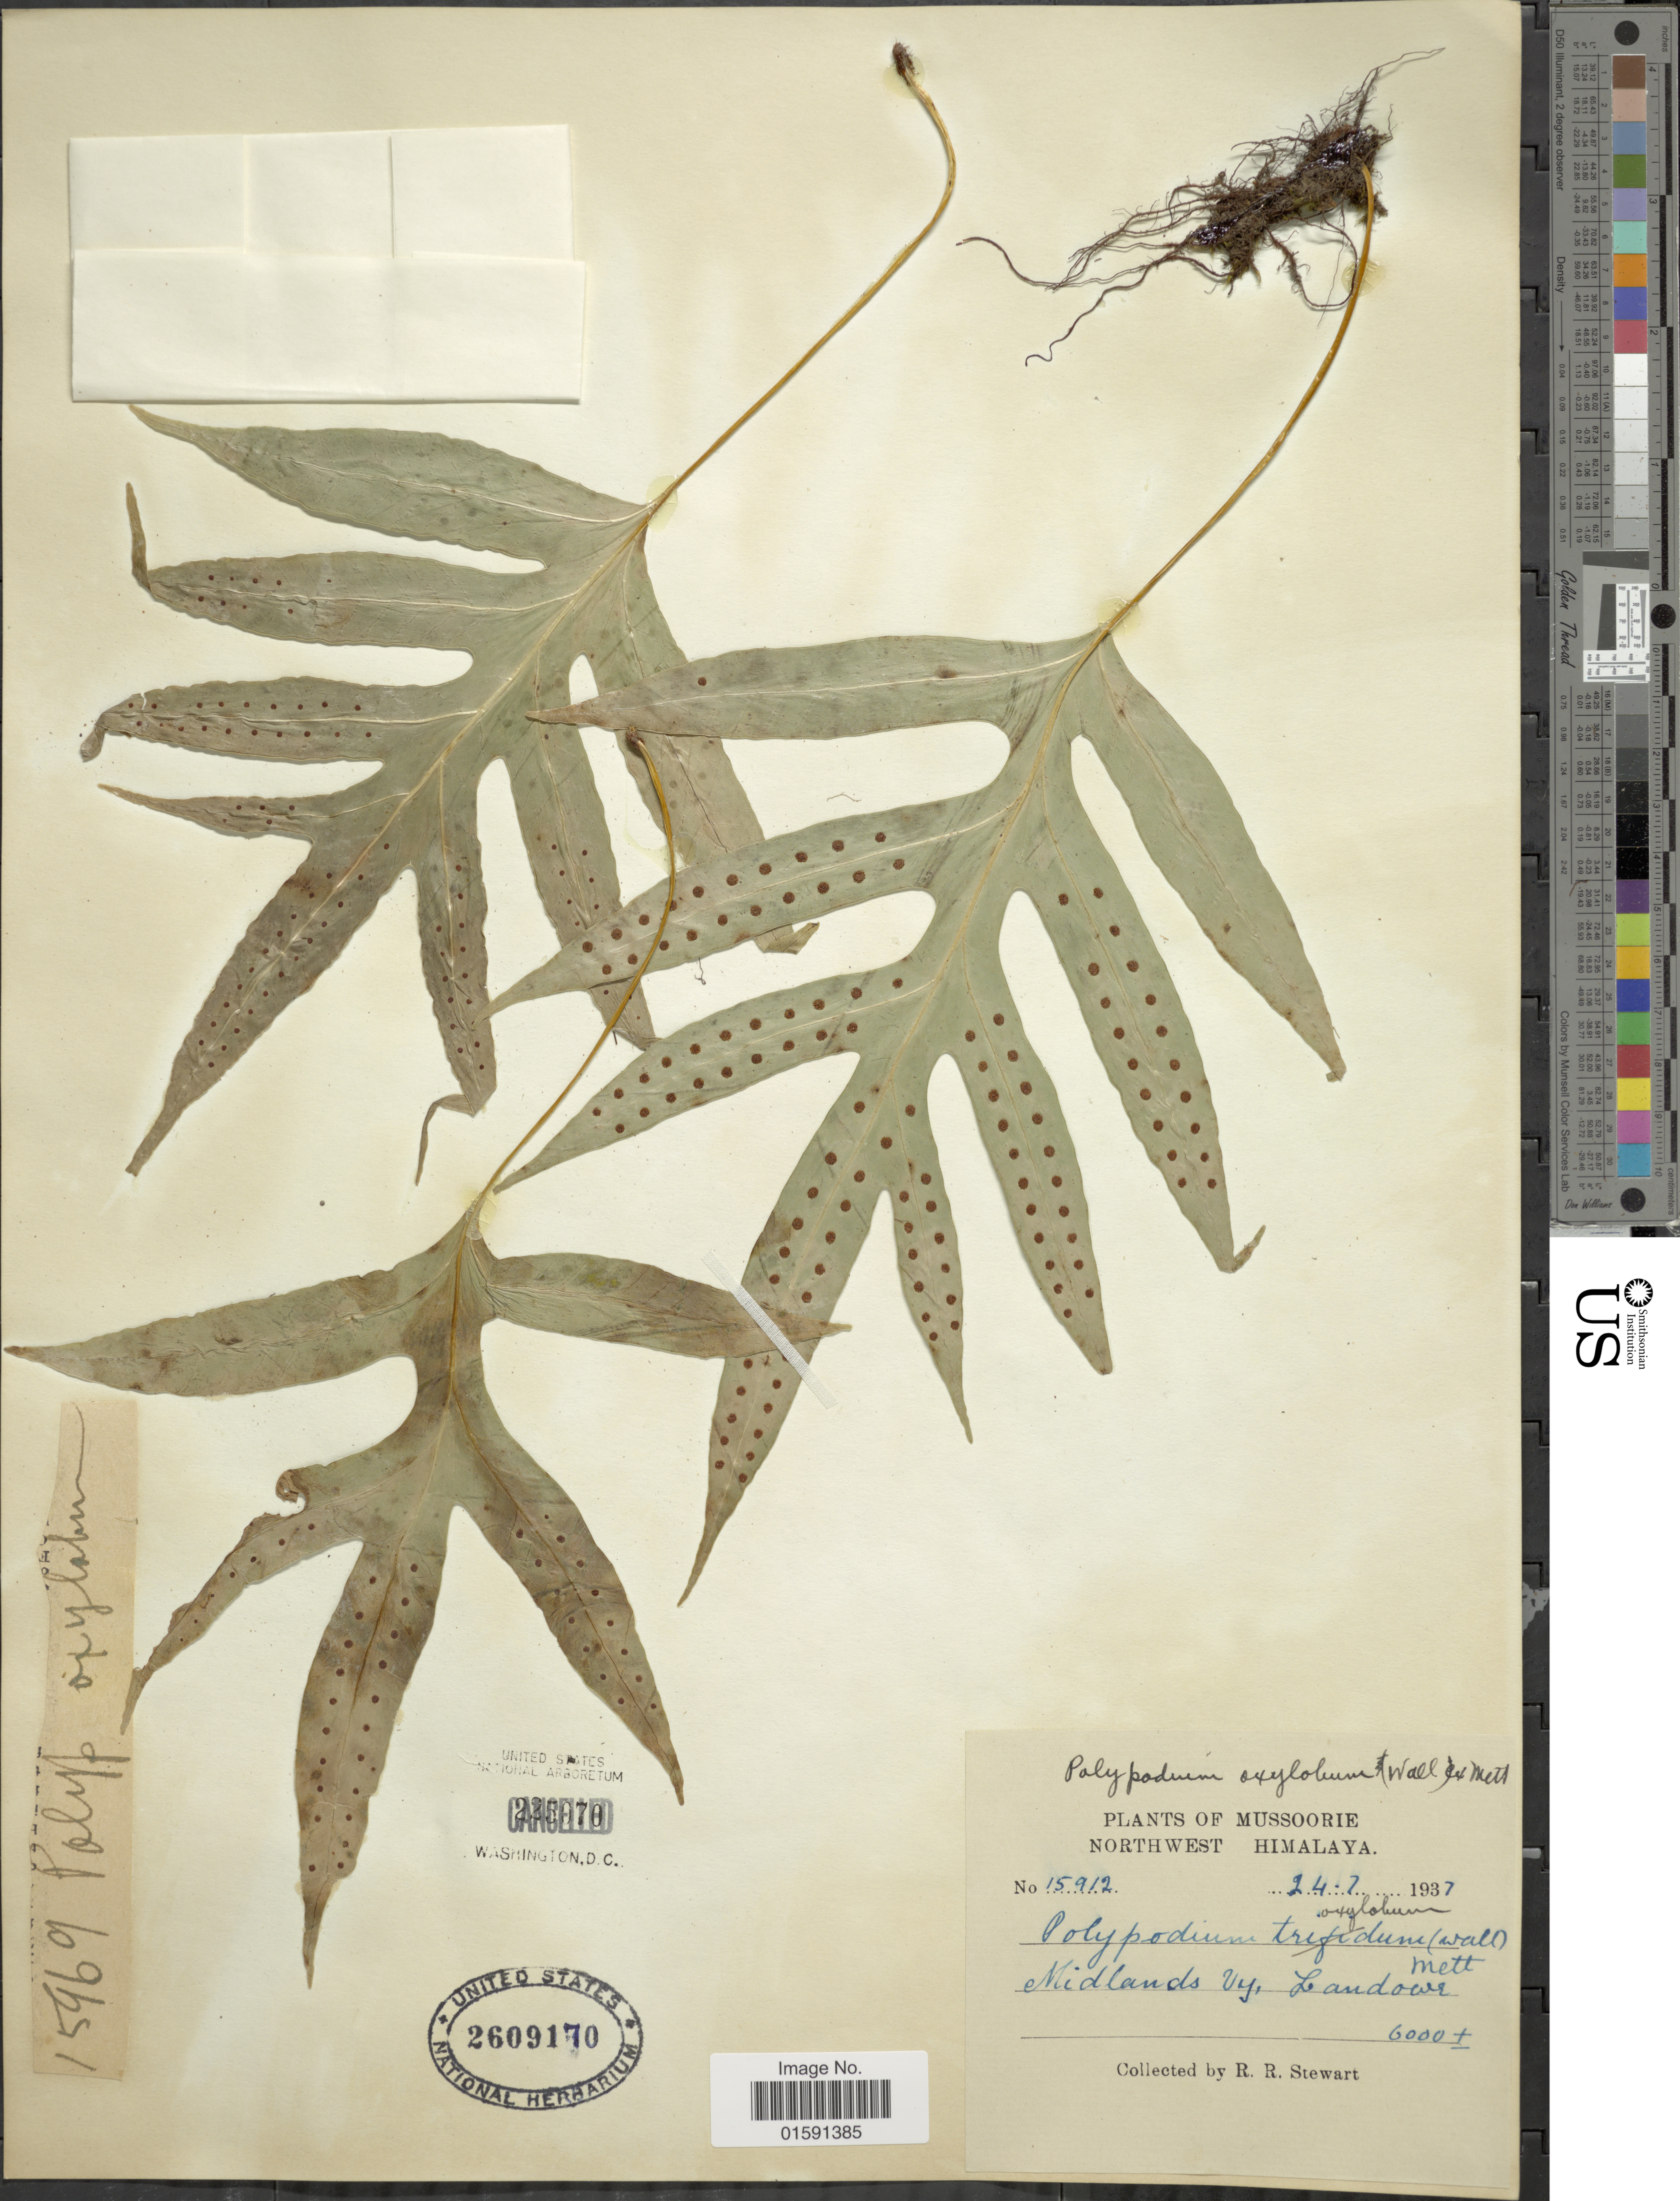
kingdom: Plantae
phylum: Tracheophyta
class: Polypodiopsida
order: Polypodiales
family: Polypodiaceae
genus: Selliguea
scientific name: Selliguea oxyloba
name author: (Wall. ex Kunze) Fraser-Jenk.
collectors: R. R. Stewart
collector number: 15912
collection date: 1937-07-24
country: India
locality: Mussoorie Northwest Himalaya, Midlands vey, Landour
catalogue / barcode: US 2609170